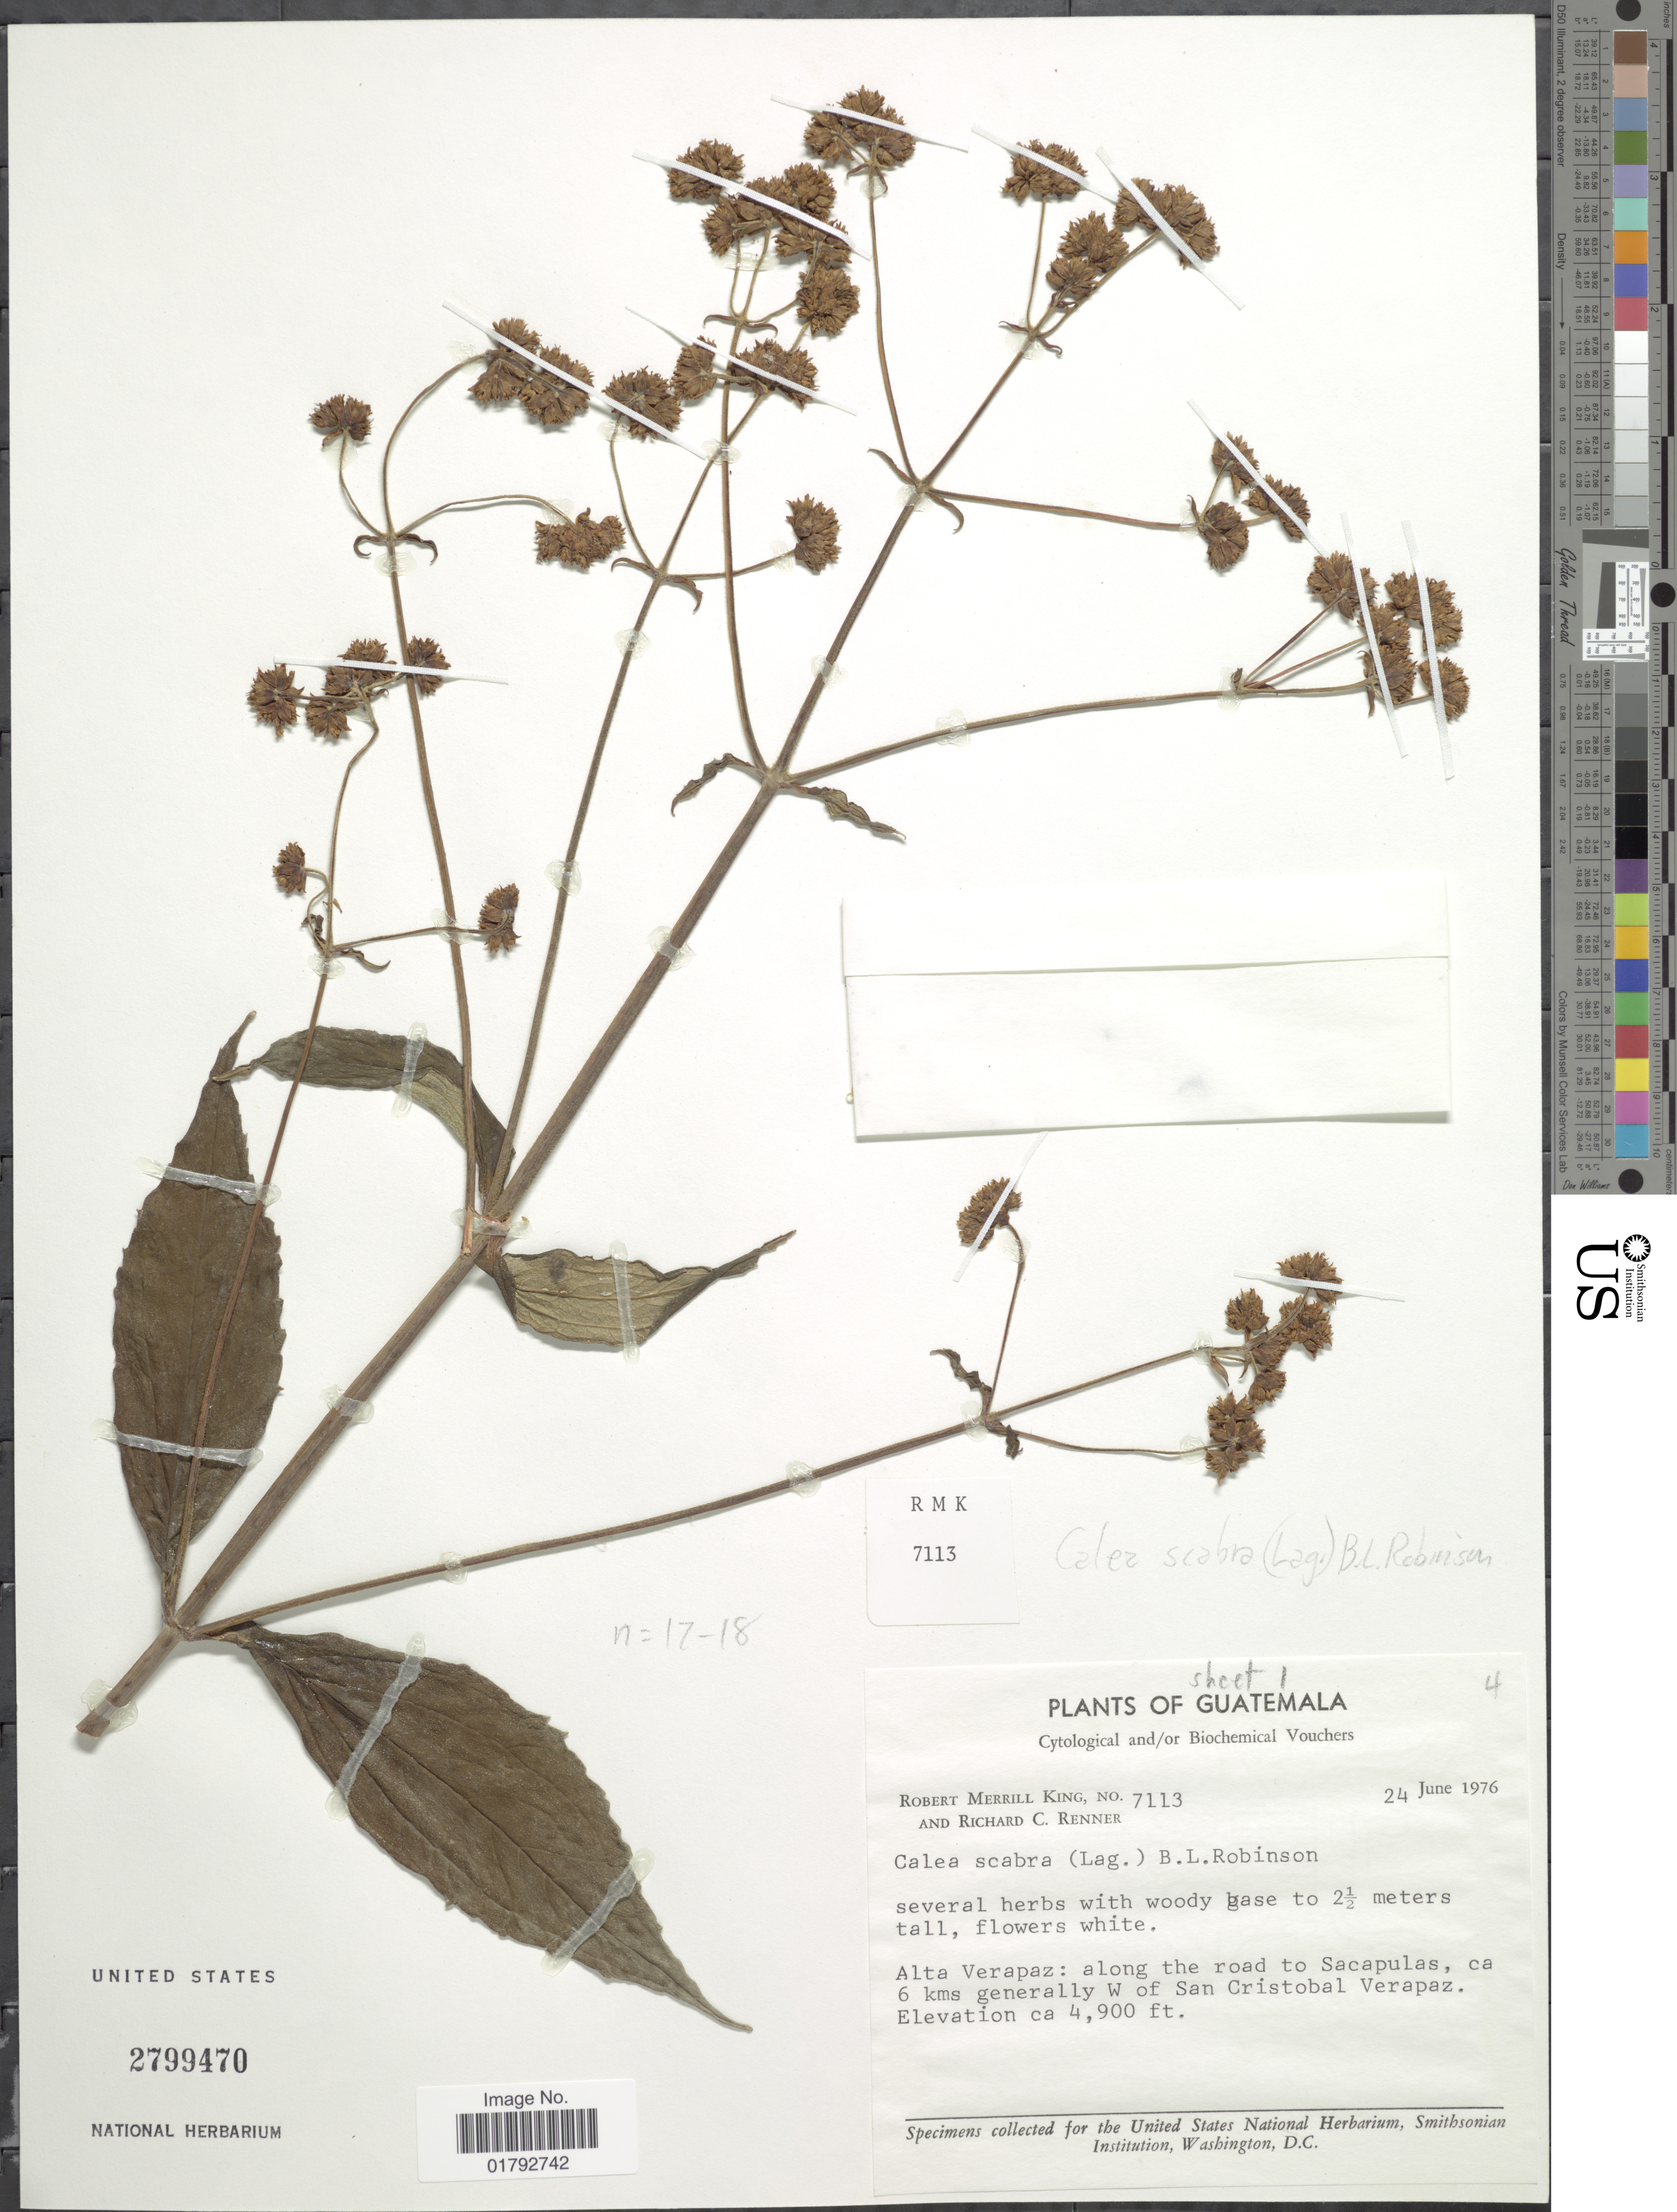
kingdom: Plantae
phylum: Tracheophyta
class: Magnoliopsida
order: Asterales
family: Asteraceae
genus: Alloispermum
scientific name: Alloispermum scabrum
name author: (Lag.) H. Rob.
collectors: R. M. King & R. C. Renner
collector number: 7113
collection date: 1976-06-24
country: Guatemala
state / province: Alta Verapaz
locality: Alta Verpaz: along the road to Sacapulas ca. 6 kms generally W of San Cristobal Verpaz.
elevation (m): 1494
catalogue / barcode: US 2799470